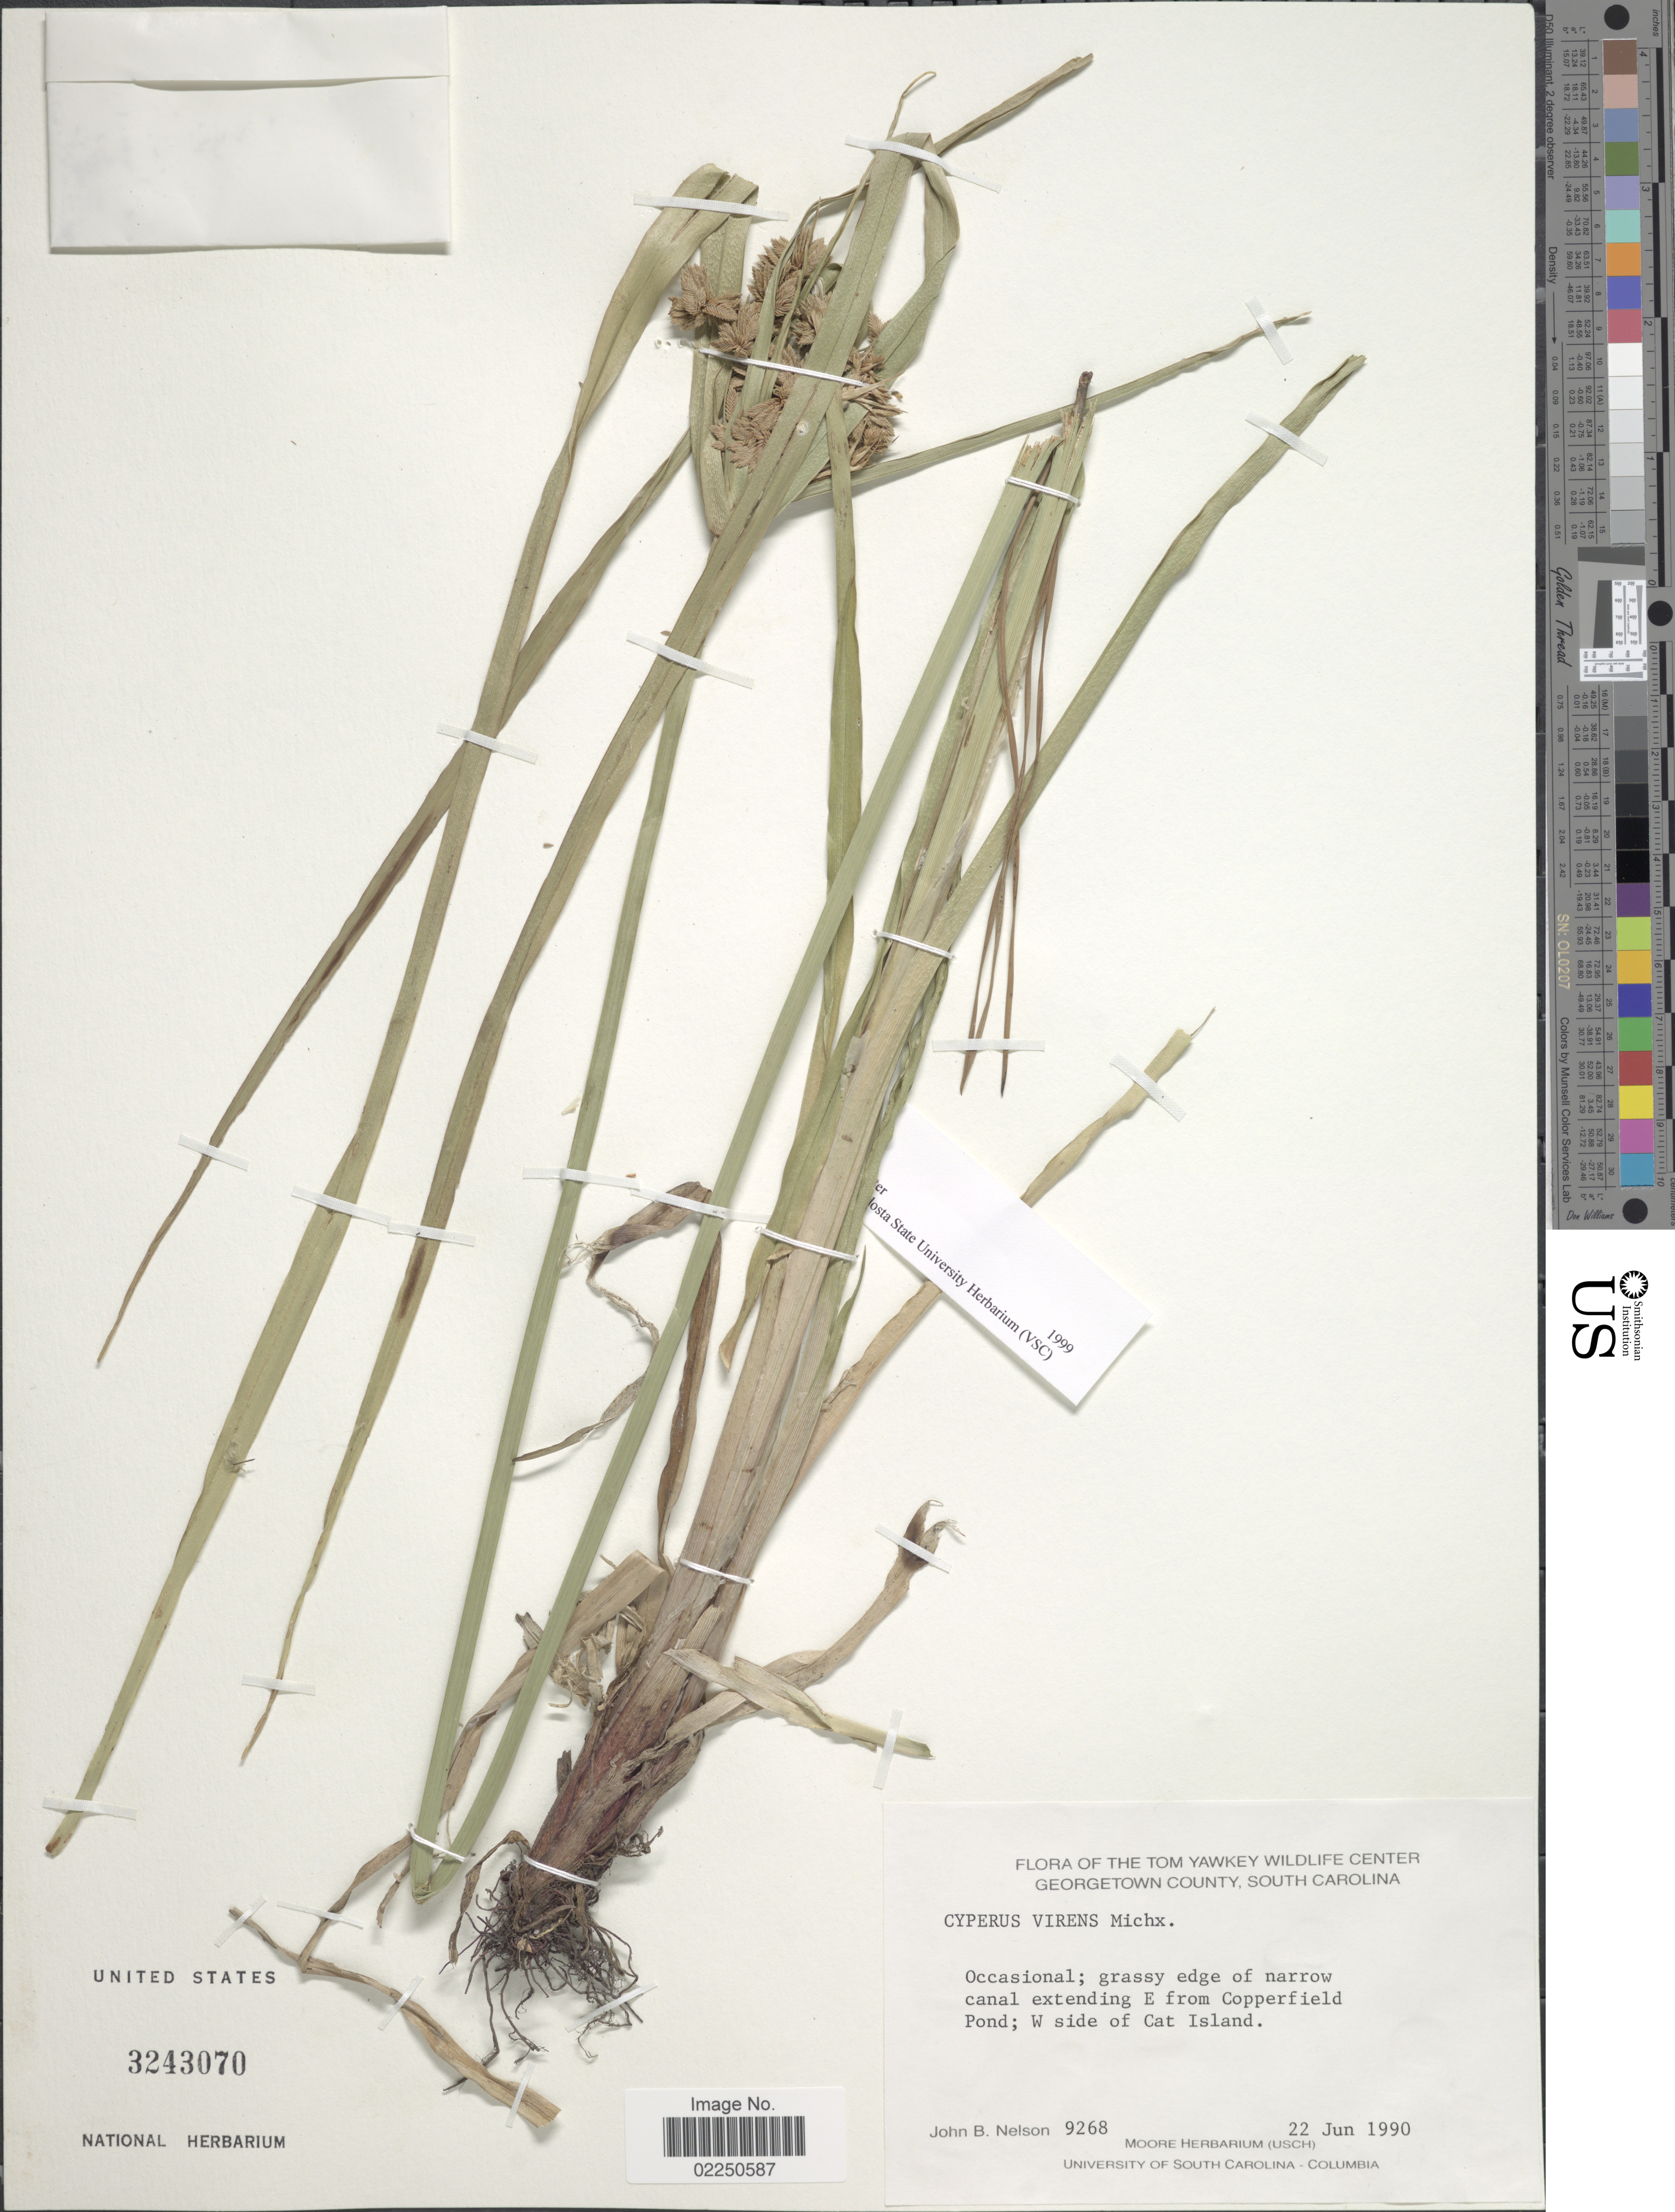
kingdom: Plantae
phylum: Tracheophyta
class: Liliopsida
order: Poales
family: Cyperaceae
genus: Cyperus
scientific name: Cyperus virens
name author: Michx.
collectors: J. B. Nelson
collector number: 9268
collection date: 1990-06-22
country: United States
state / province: South Carolina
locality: Tom Yawkey Wildlife Center Georgetown County. grassy edge of narrow canal extending E from Copperfield Pond; W side of Cat Island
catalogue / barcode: US 3243070